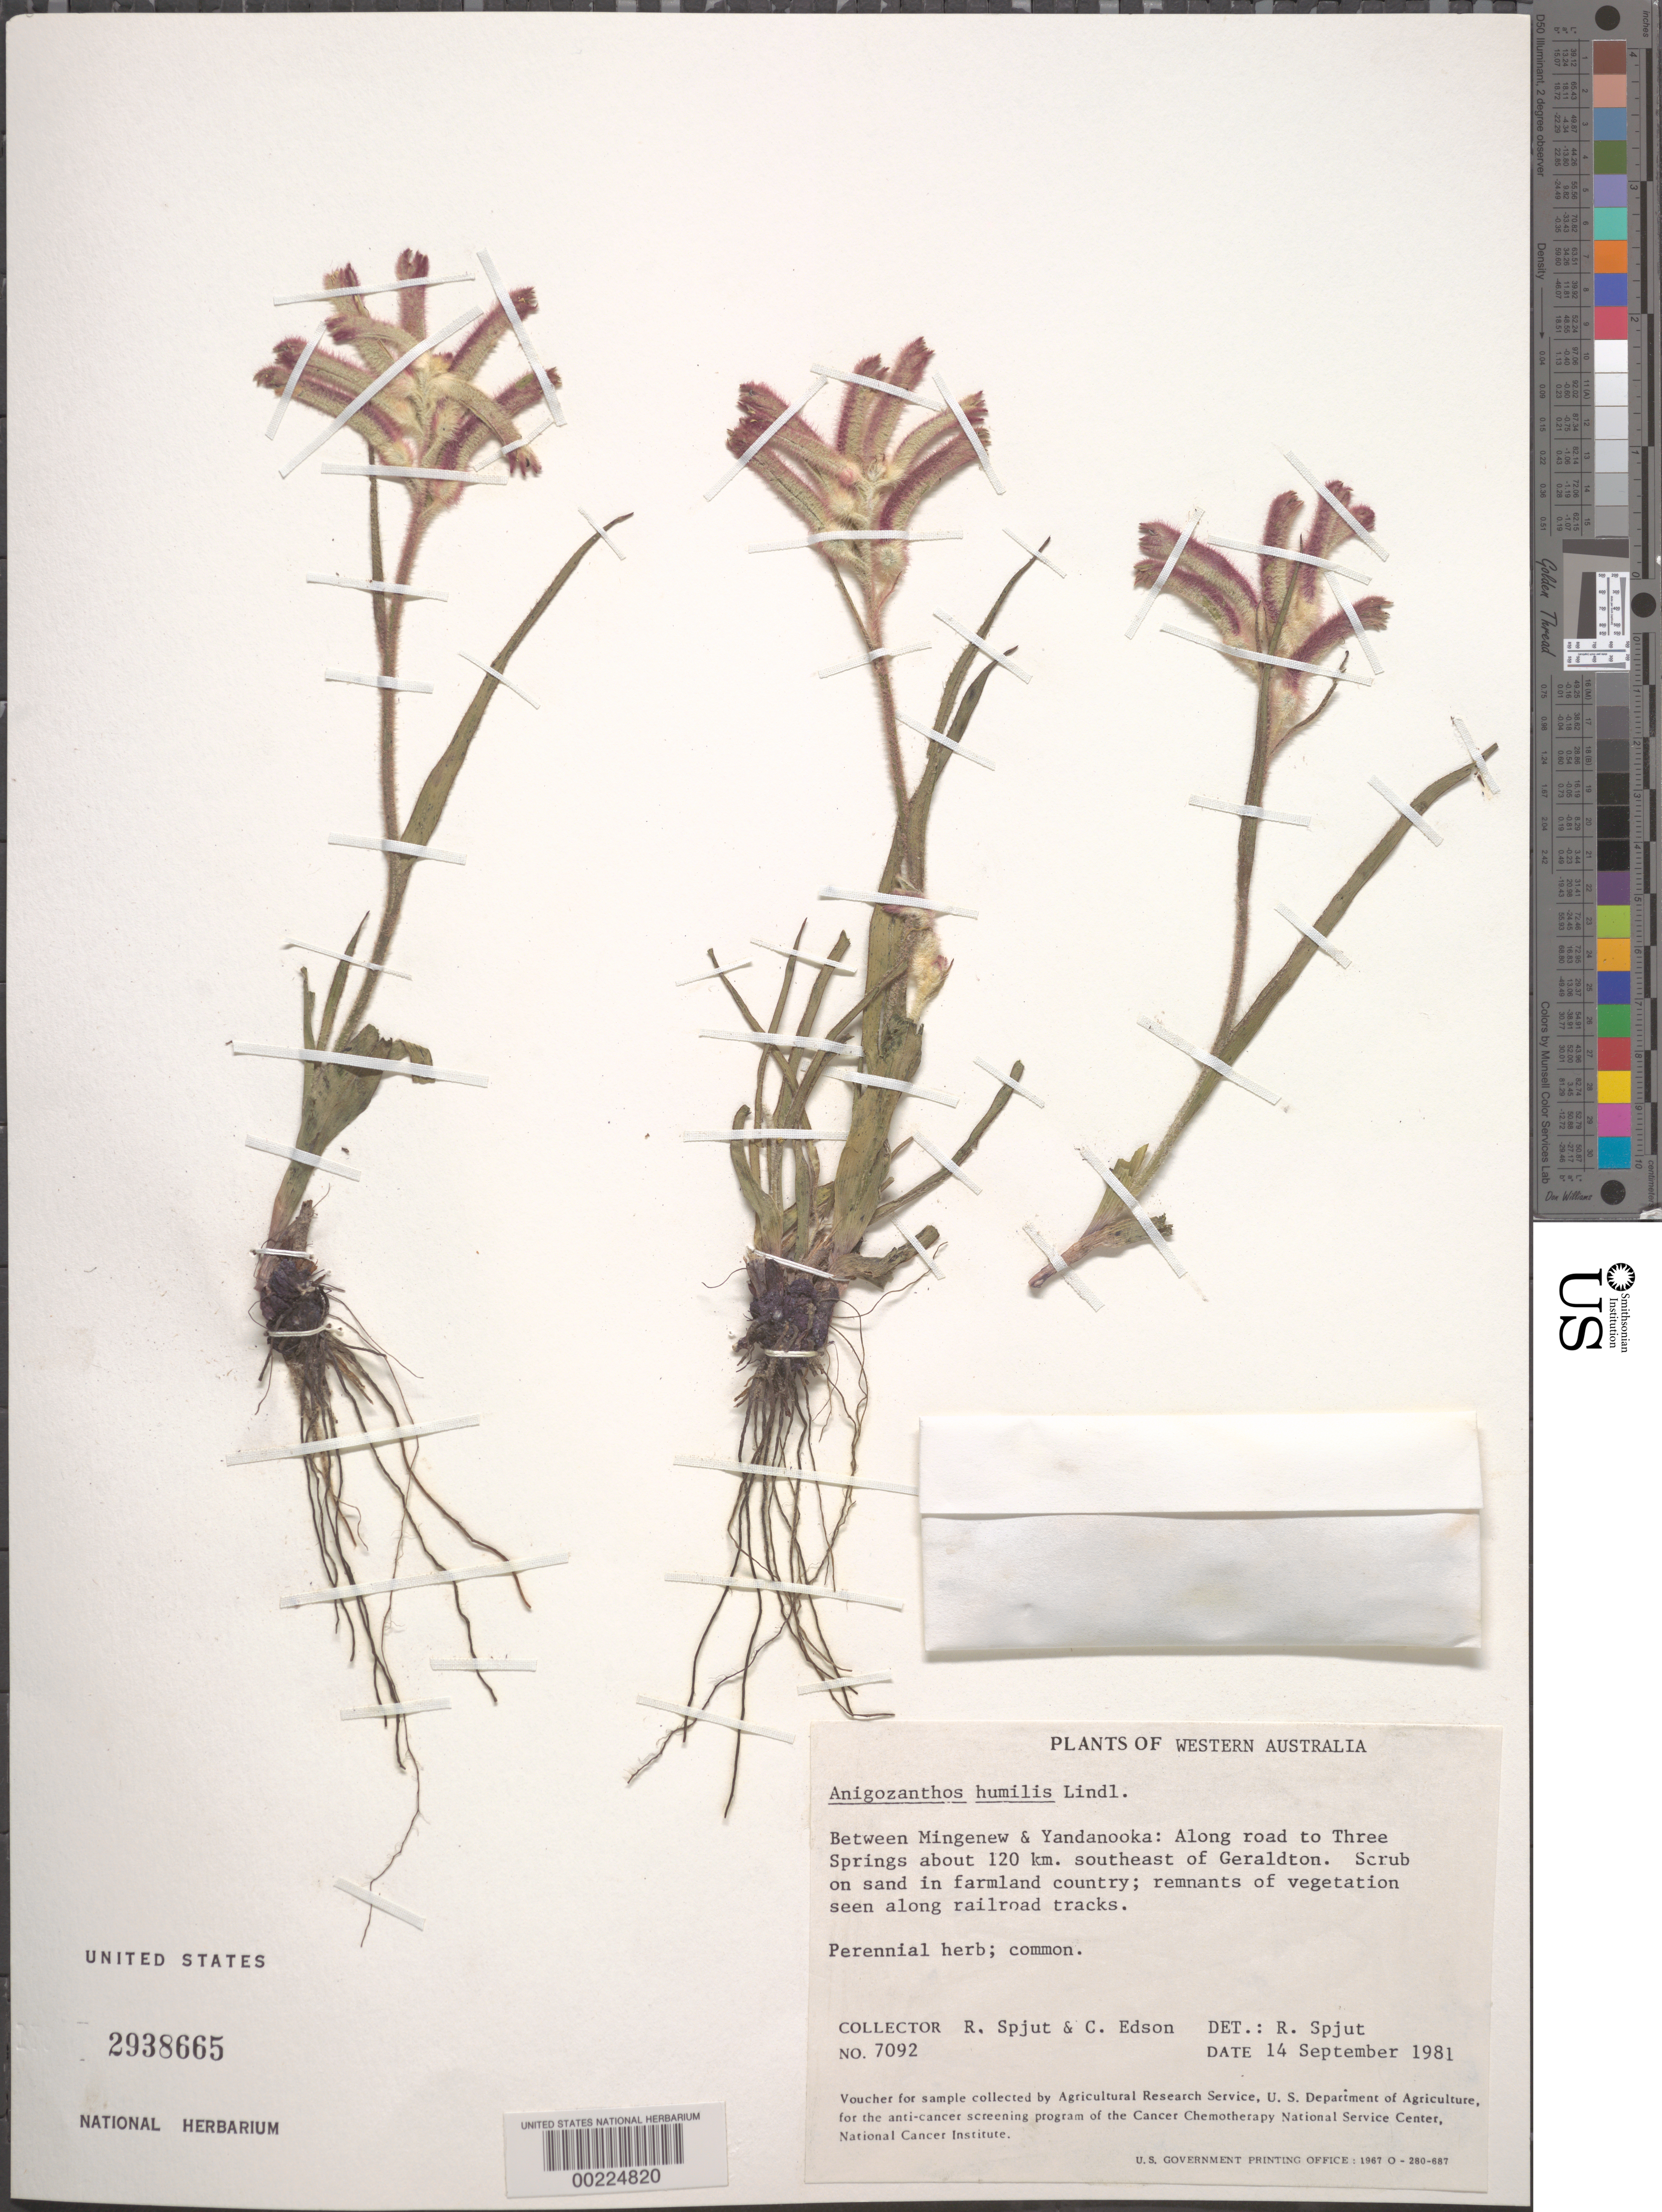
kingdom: Plantae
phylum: Tracheophyta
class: Liliopsida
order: Commelinales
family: Haemodoraceae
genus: Anigozanthos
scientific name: Anigozanthos humilis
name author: Lindl.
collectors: R. Spjut & C. Edson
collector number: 7092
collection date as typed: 14 Sep 1981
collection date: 1981-09-14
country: Australia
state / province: Western Australia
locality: Between migenew & yandanooka: along rd to three springs ca 120 km se of geraldton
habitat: Scrub on sand in farmland country, along railroad tracks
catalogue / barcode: US 2938665